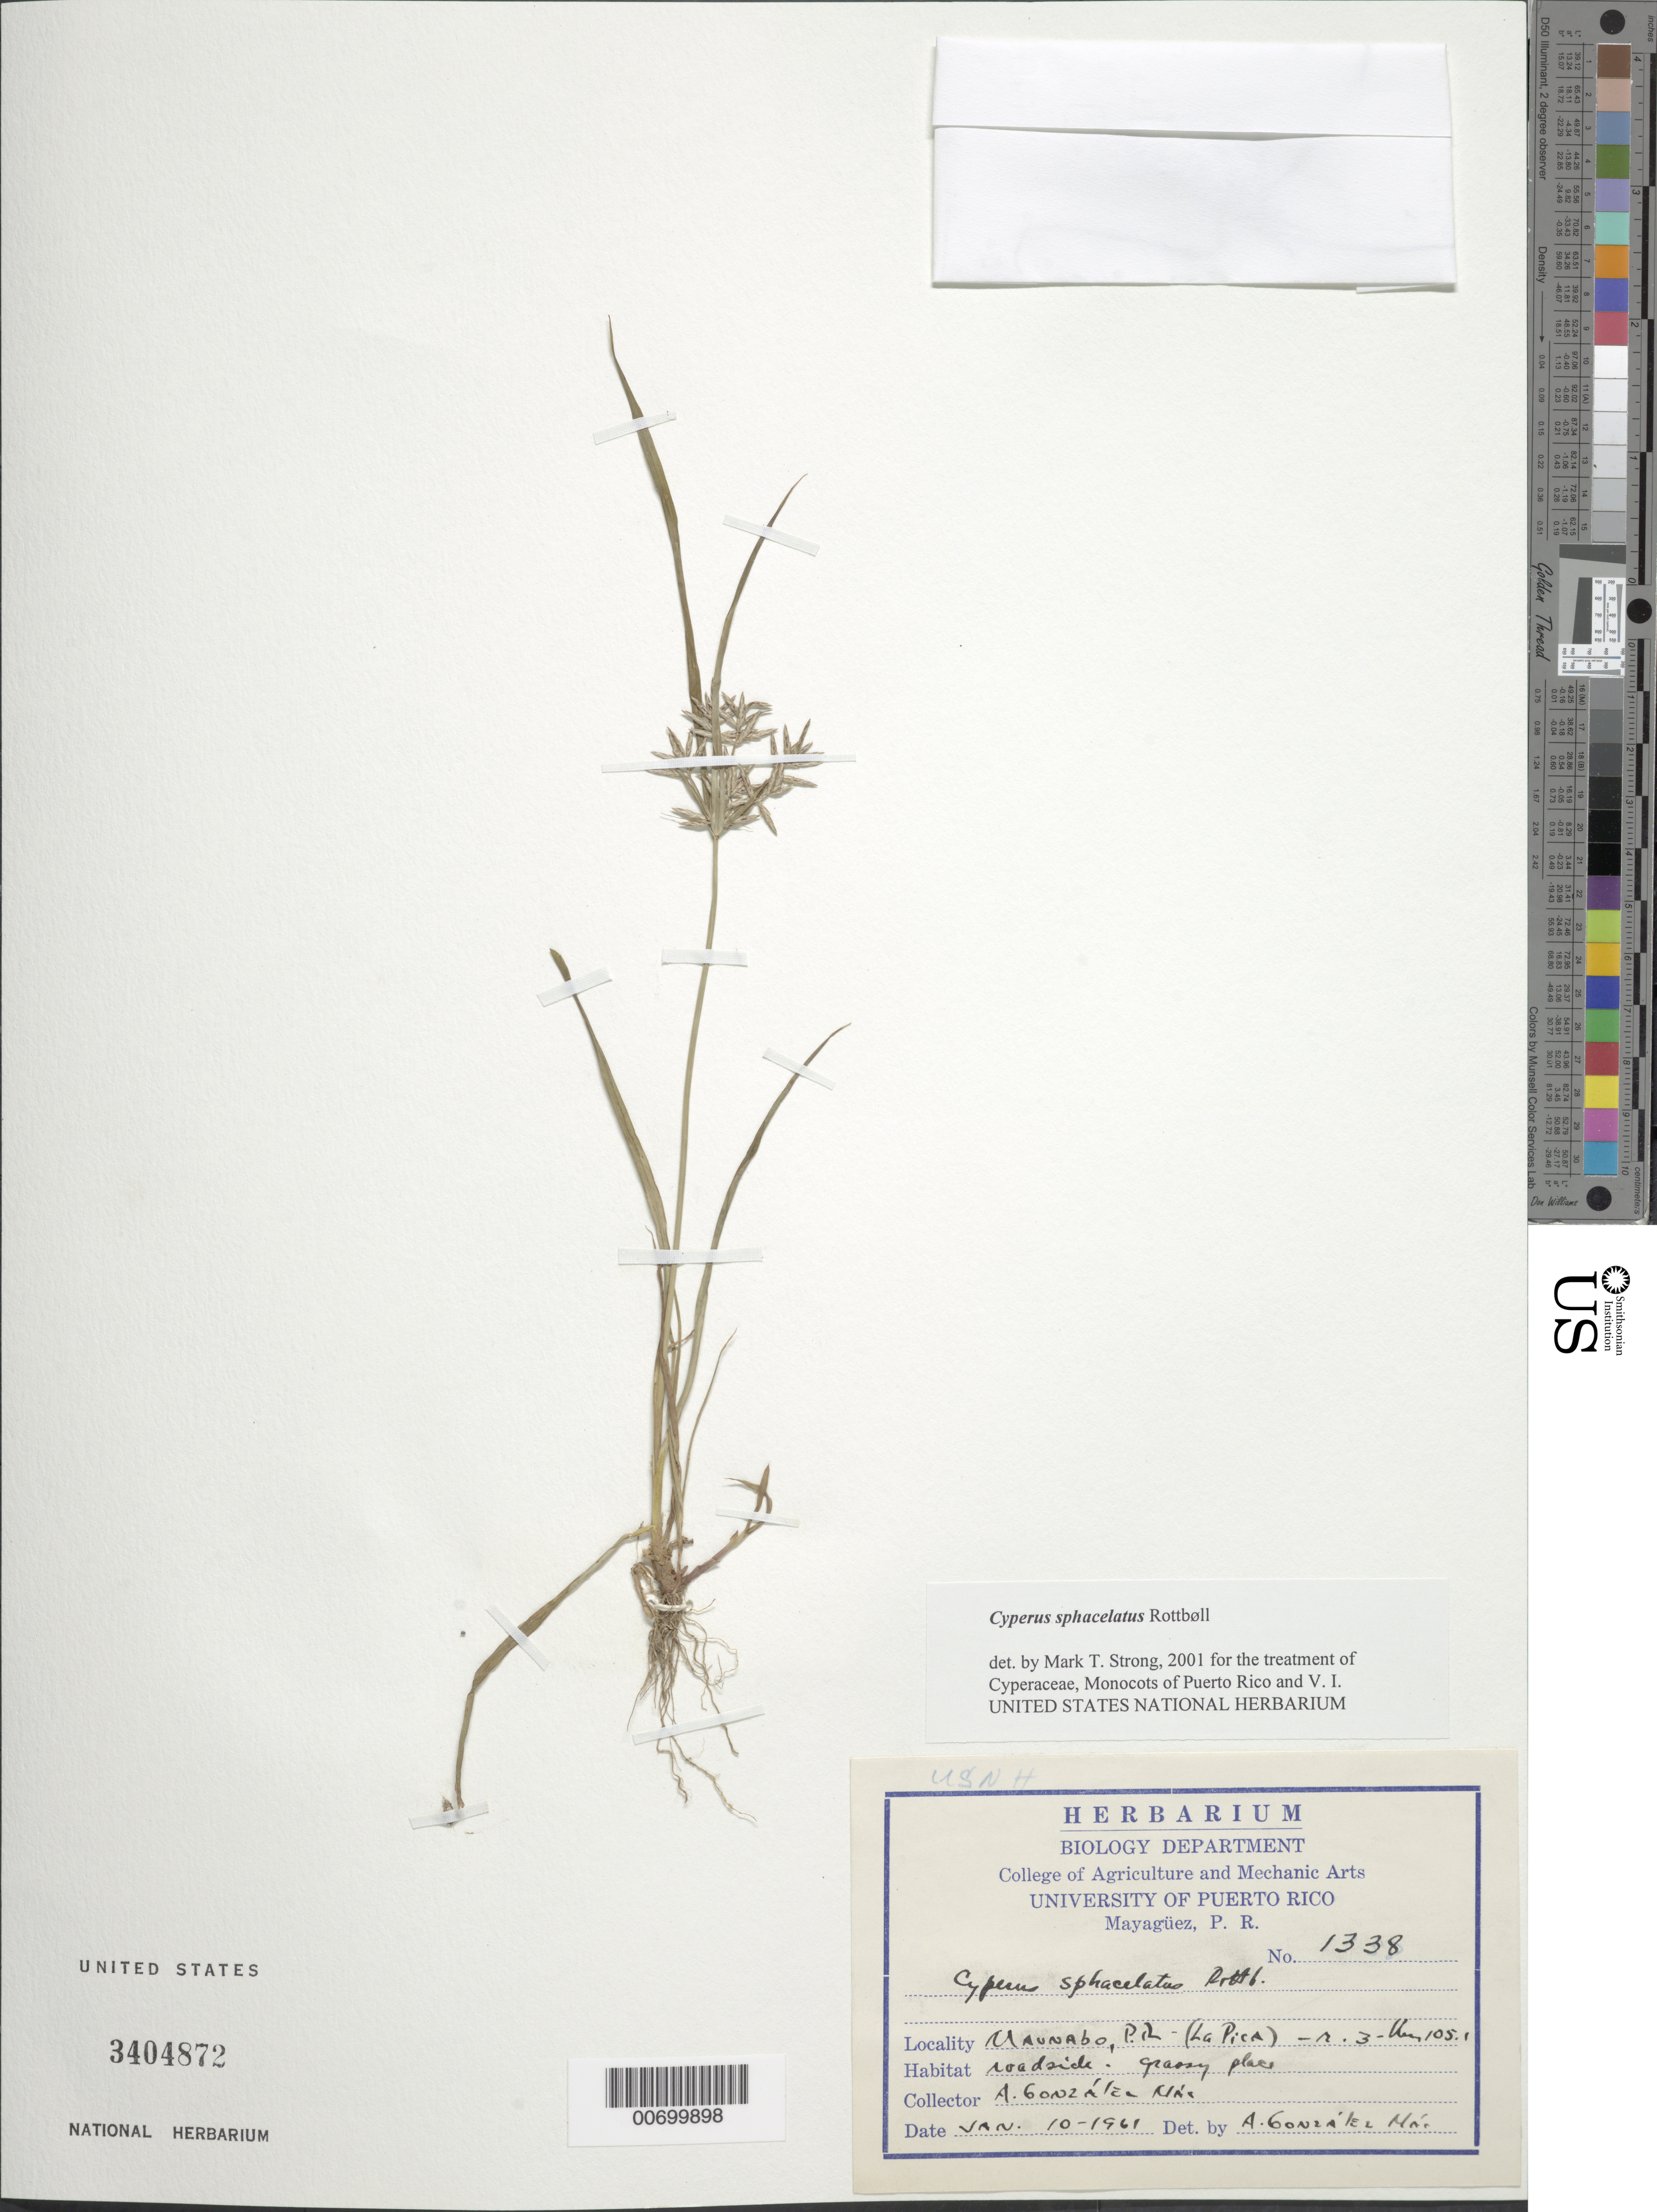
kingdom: Plantae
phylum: Tracheophyta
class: Liliopsida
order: Poales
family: Cyperaceae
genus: Cyperus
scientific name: Cyperus sphacelatus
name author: Rottb.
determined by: Strong, M. T., (US), Smithsonian Institution - National Museum of Natural History (UNITED STATES)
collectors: A. González Más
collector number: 1338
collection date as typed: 10 Jan 1961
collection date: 1961-01-10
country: Puerto Rico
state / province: Maunabo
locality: Maunabo: La Pica, Rd. 3, km 105.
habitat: Roadside; grassy place.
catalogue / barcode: US 3404872